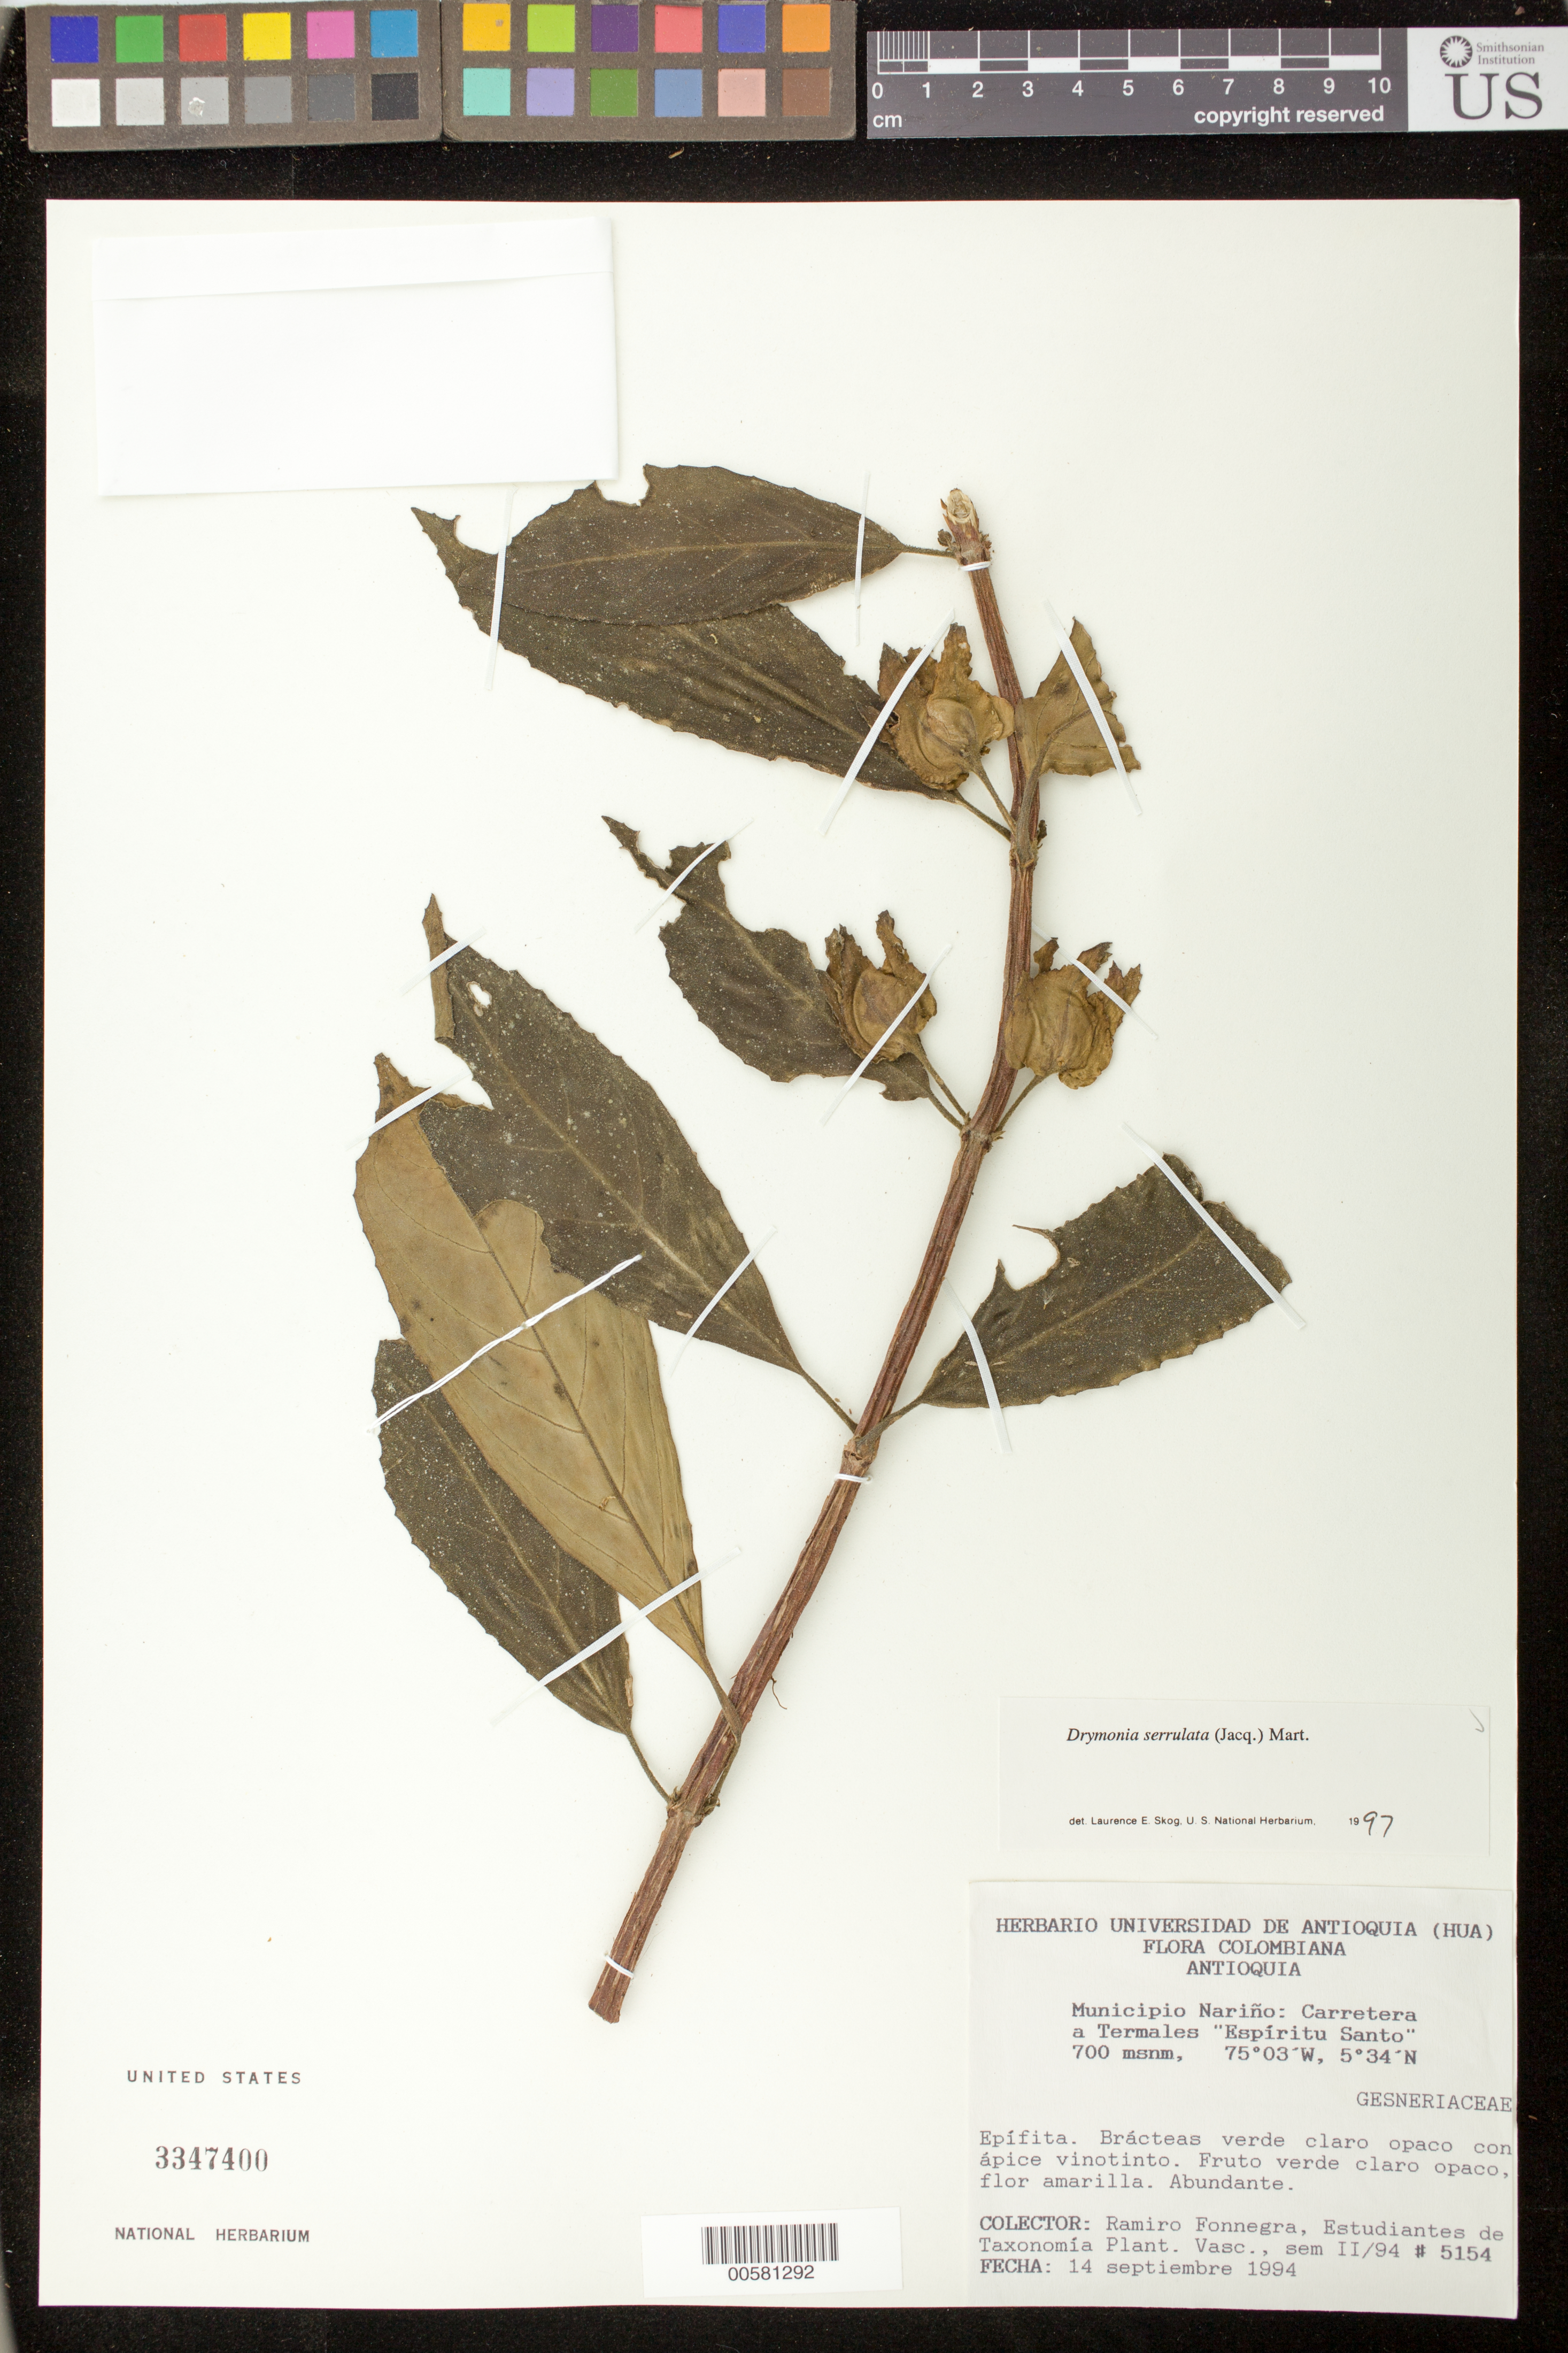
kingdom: Plantae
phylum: Tracheophyta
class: Magnoliopsida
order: Lamiales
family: Gesneriaceae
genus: Drymonia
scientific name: Drymonia serrulata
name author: (Jacq.) Mart.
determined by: Skog, Laurence E.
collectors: R. Fonnegra G. & Estudiantes de Taxonomía de Plant. Vasculares sem., II/94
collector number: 5154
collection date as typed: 14 Sep 1994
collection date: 1994-09-14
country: Colombia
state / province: Antioquia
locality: Mpio. Nariño: Carretera a Termales "Espíritu Santo"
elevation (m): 700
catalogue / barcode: US 3347400